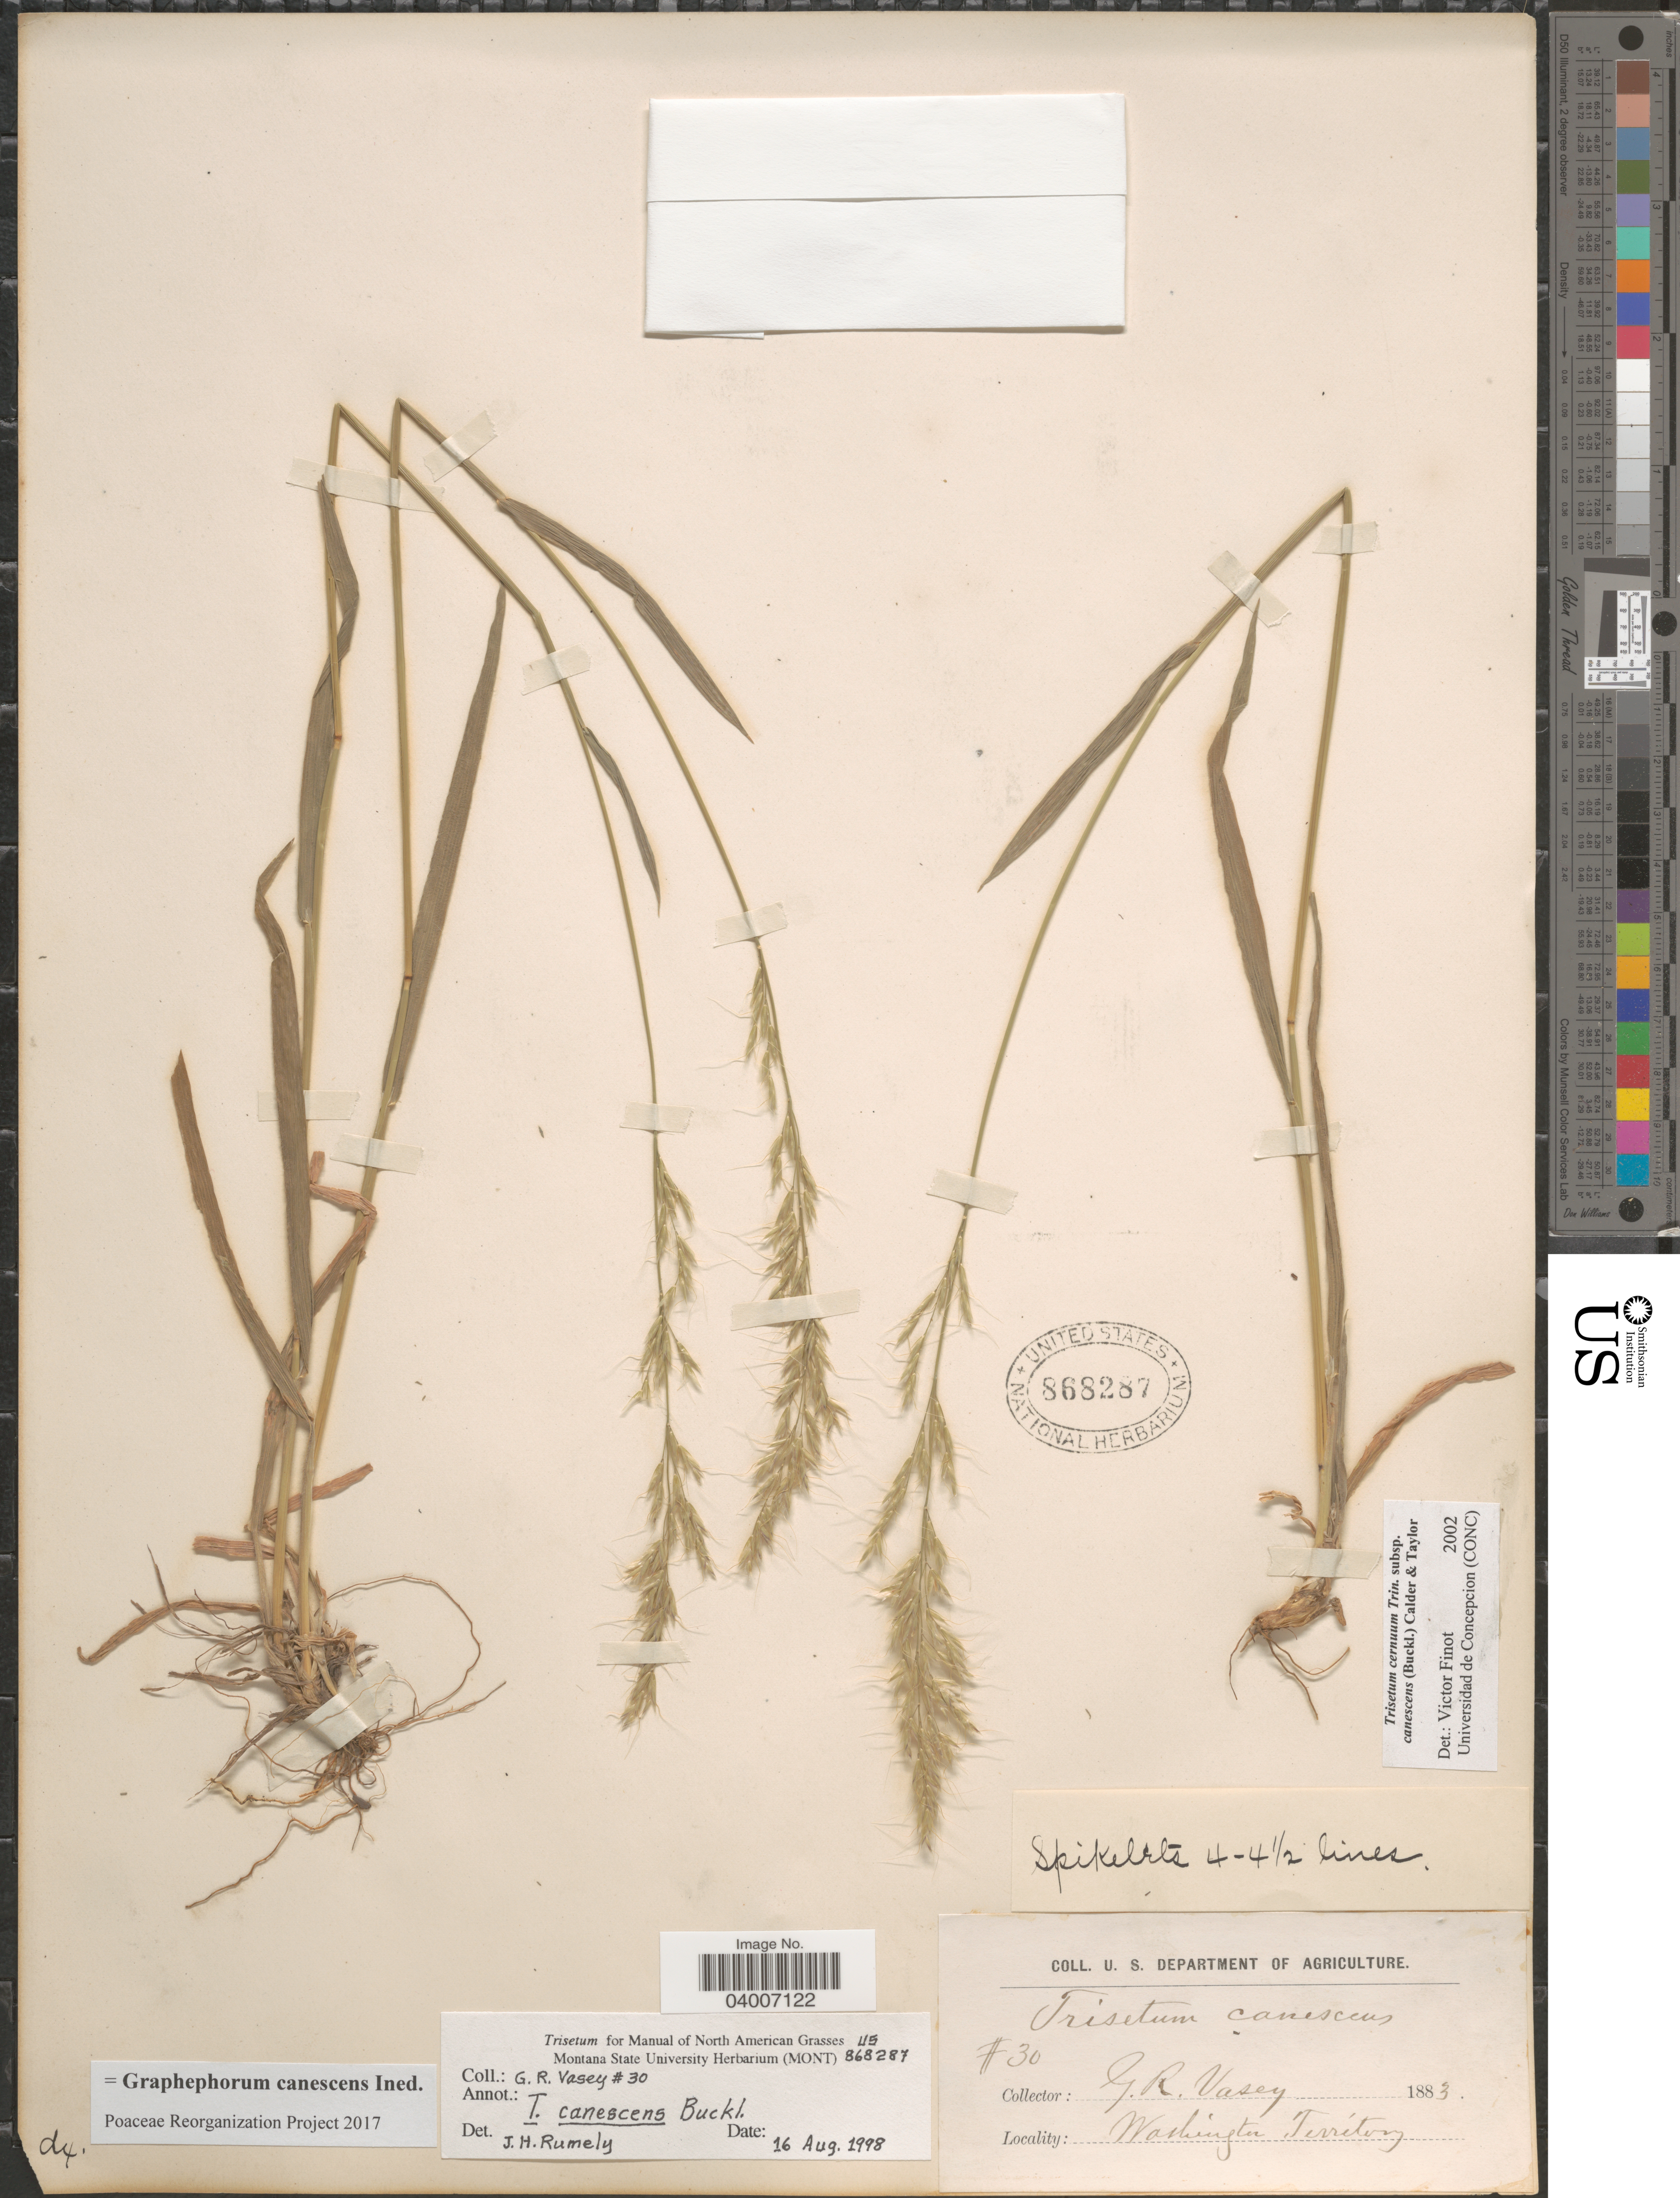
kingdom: Plantae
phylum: Tracheophyta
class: Liliopsida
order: Poales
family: Poaceae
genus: Graphephorum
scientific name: Graphephorum canescens ined.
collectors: G. R. Vasey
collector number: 30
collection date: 1883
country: United States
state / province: Washington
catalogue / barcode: US 868287